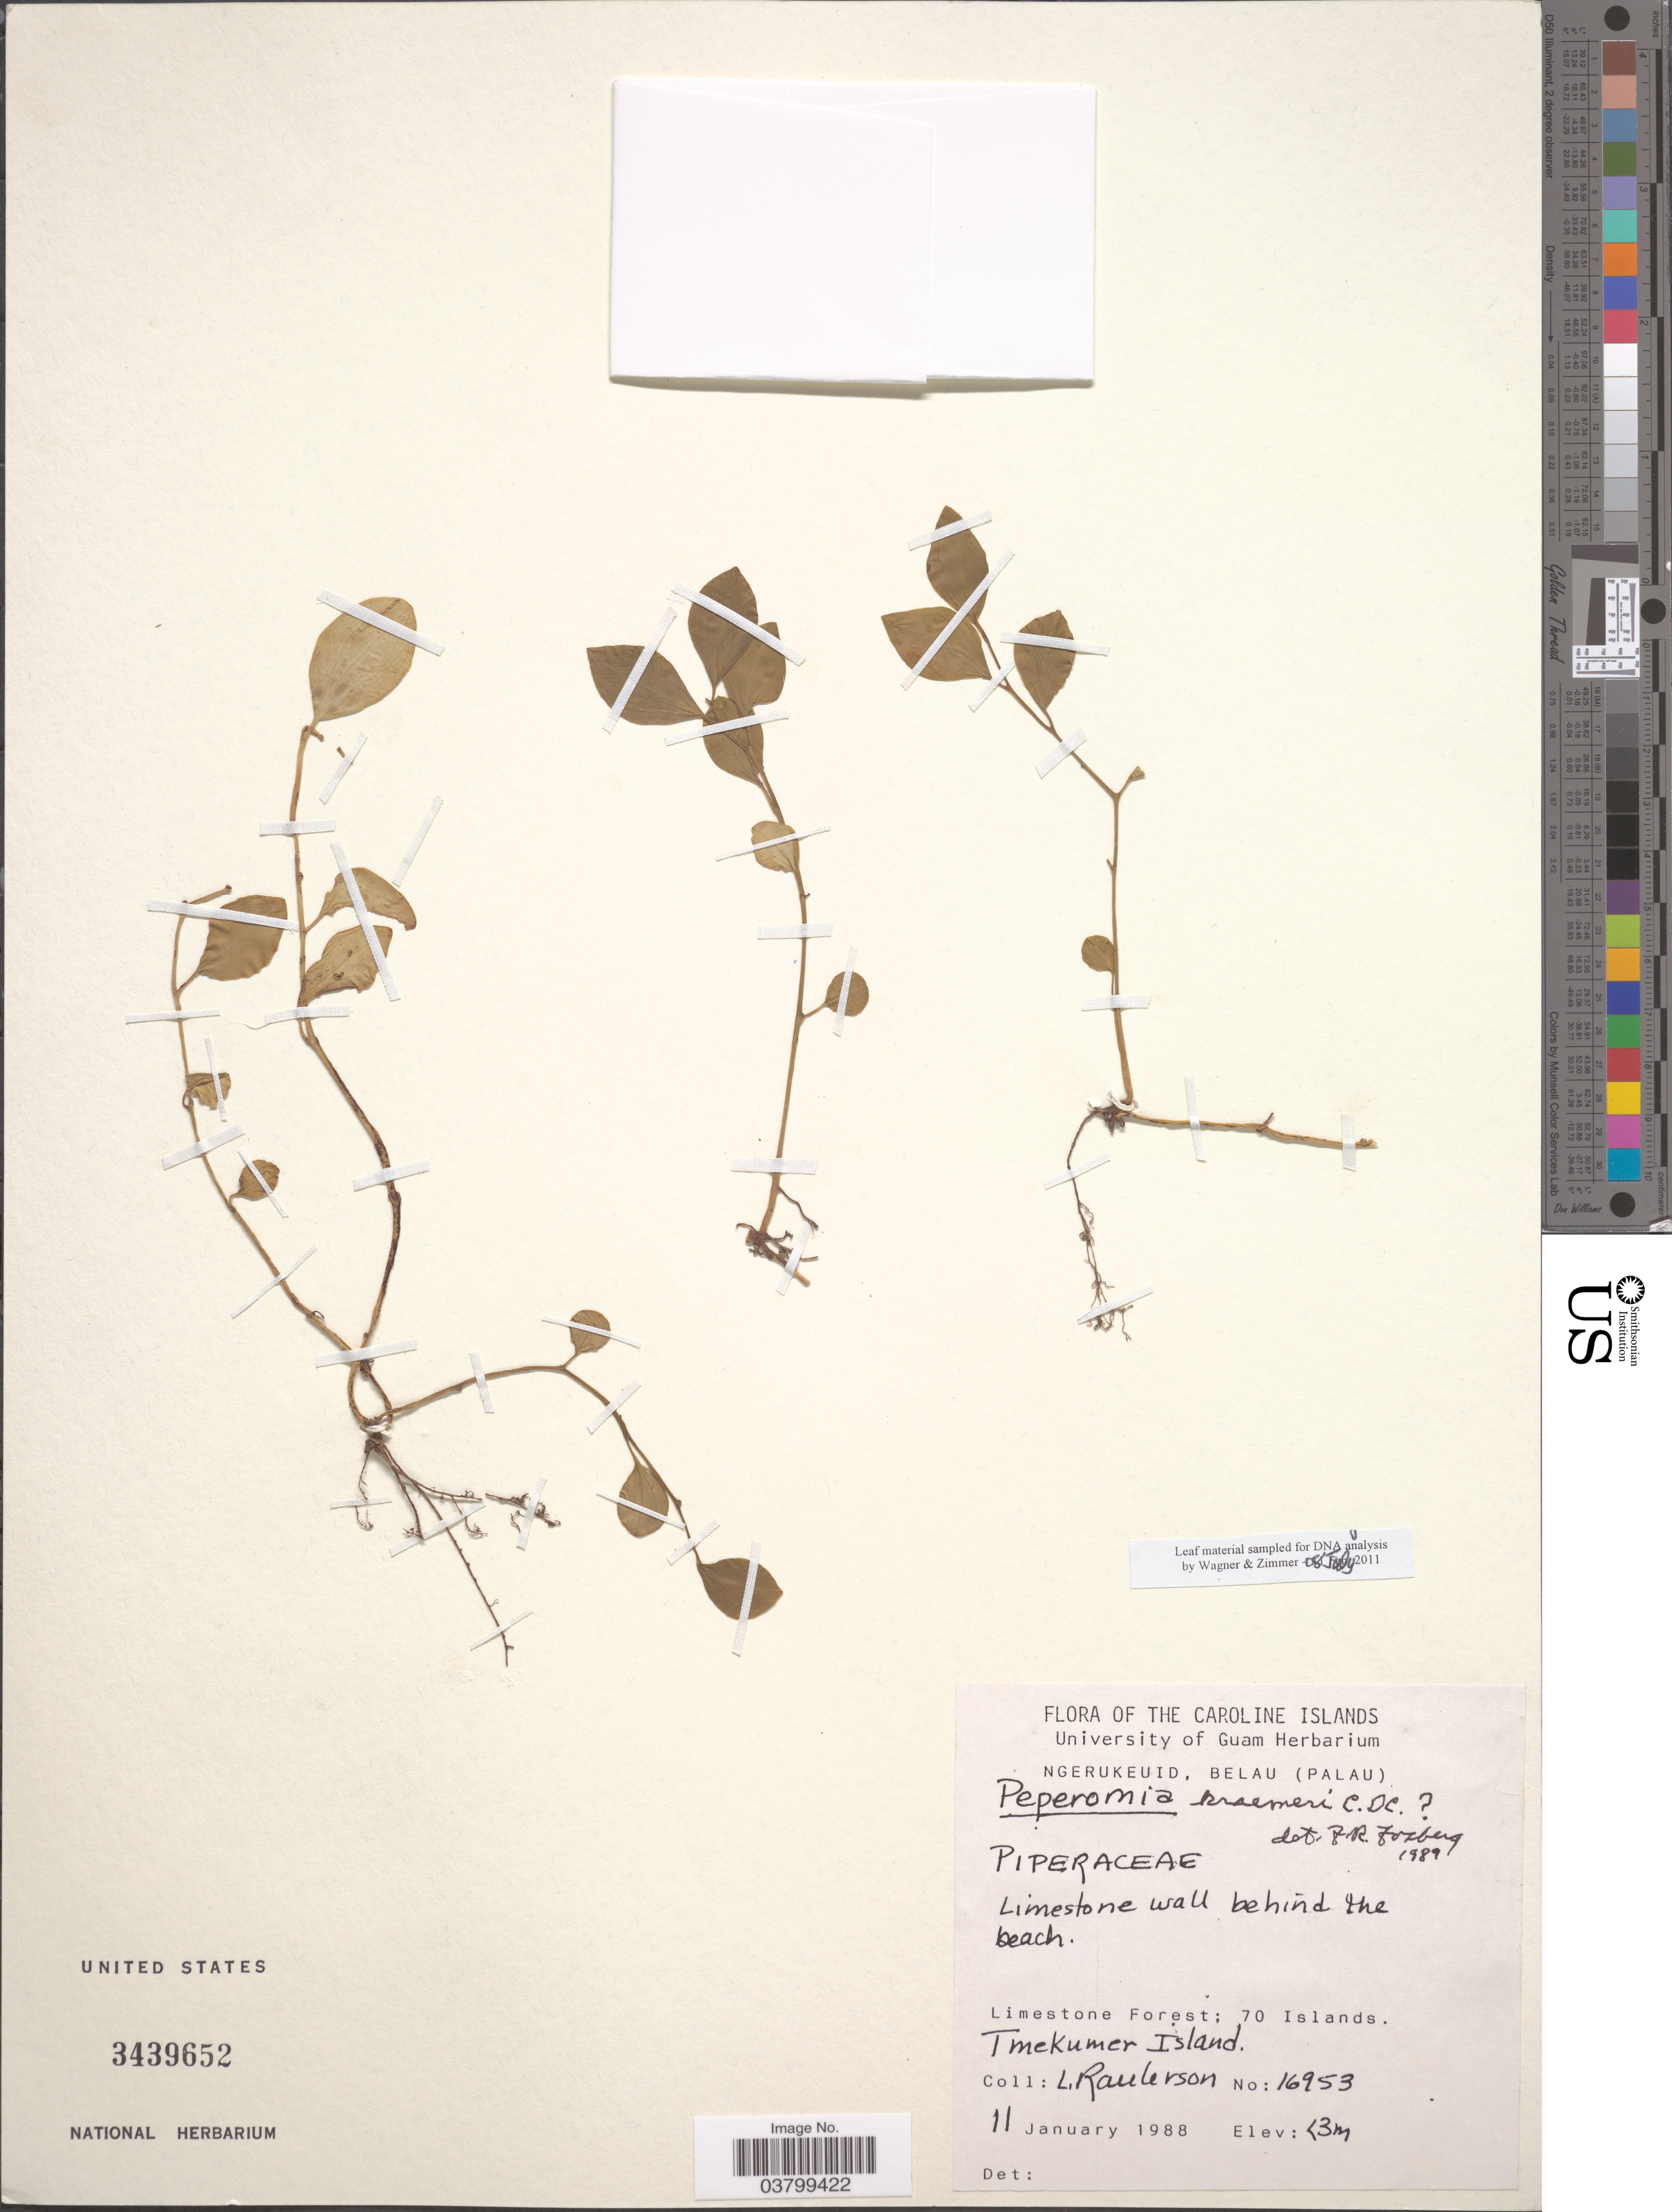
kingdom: Plantae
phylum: Tracheophyta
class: Magnoliopsida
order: Piperales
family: Piperaceae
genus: Peperomia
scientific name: Peperomia kraemeri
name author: C. DC.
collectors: L. Raulerson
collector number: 16953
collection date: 1988-01-11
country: Palau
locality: The Caroline Islands. Limestone Forest; 70 Islands. Tmekumer Island.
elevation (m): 3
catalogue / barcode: US 3439652